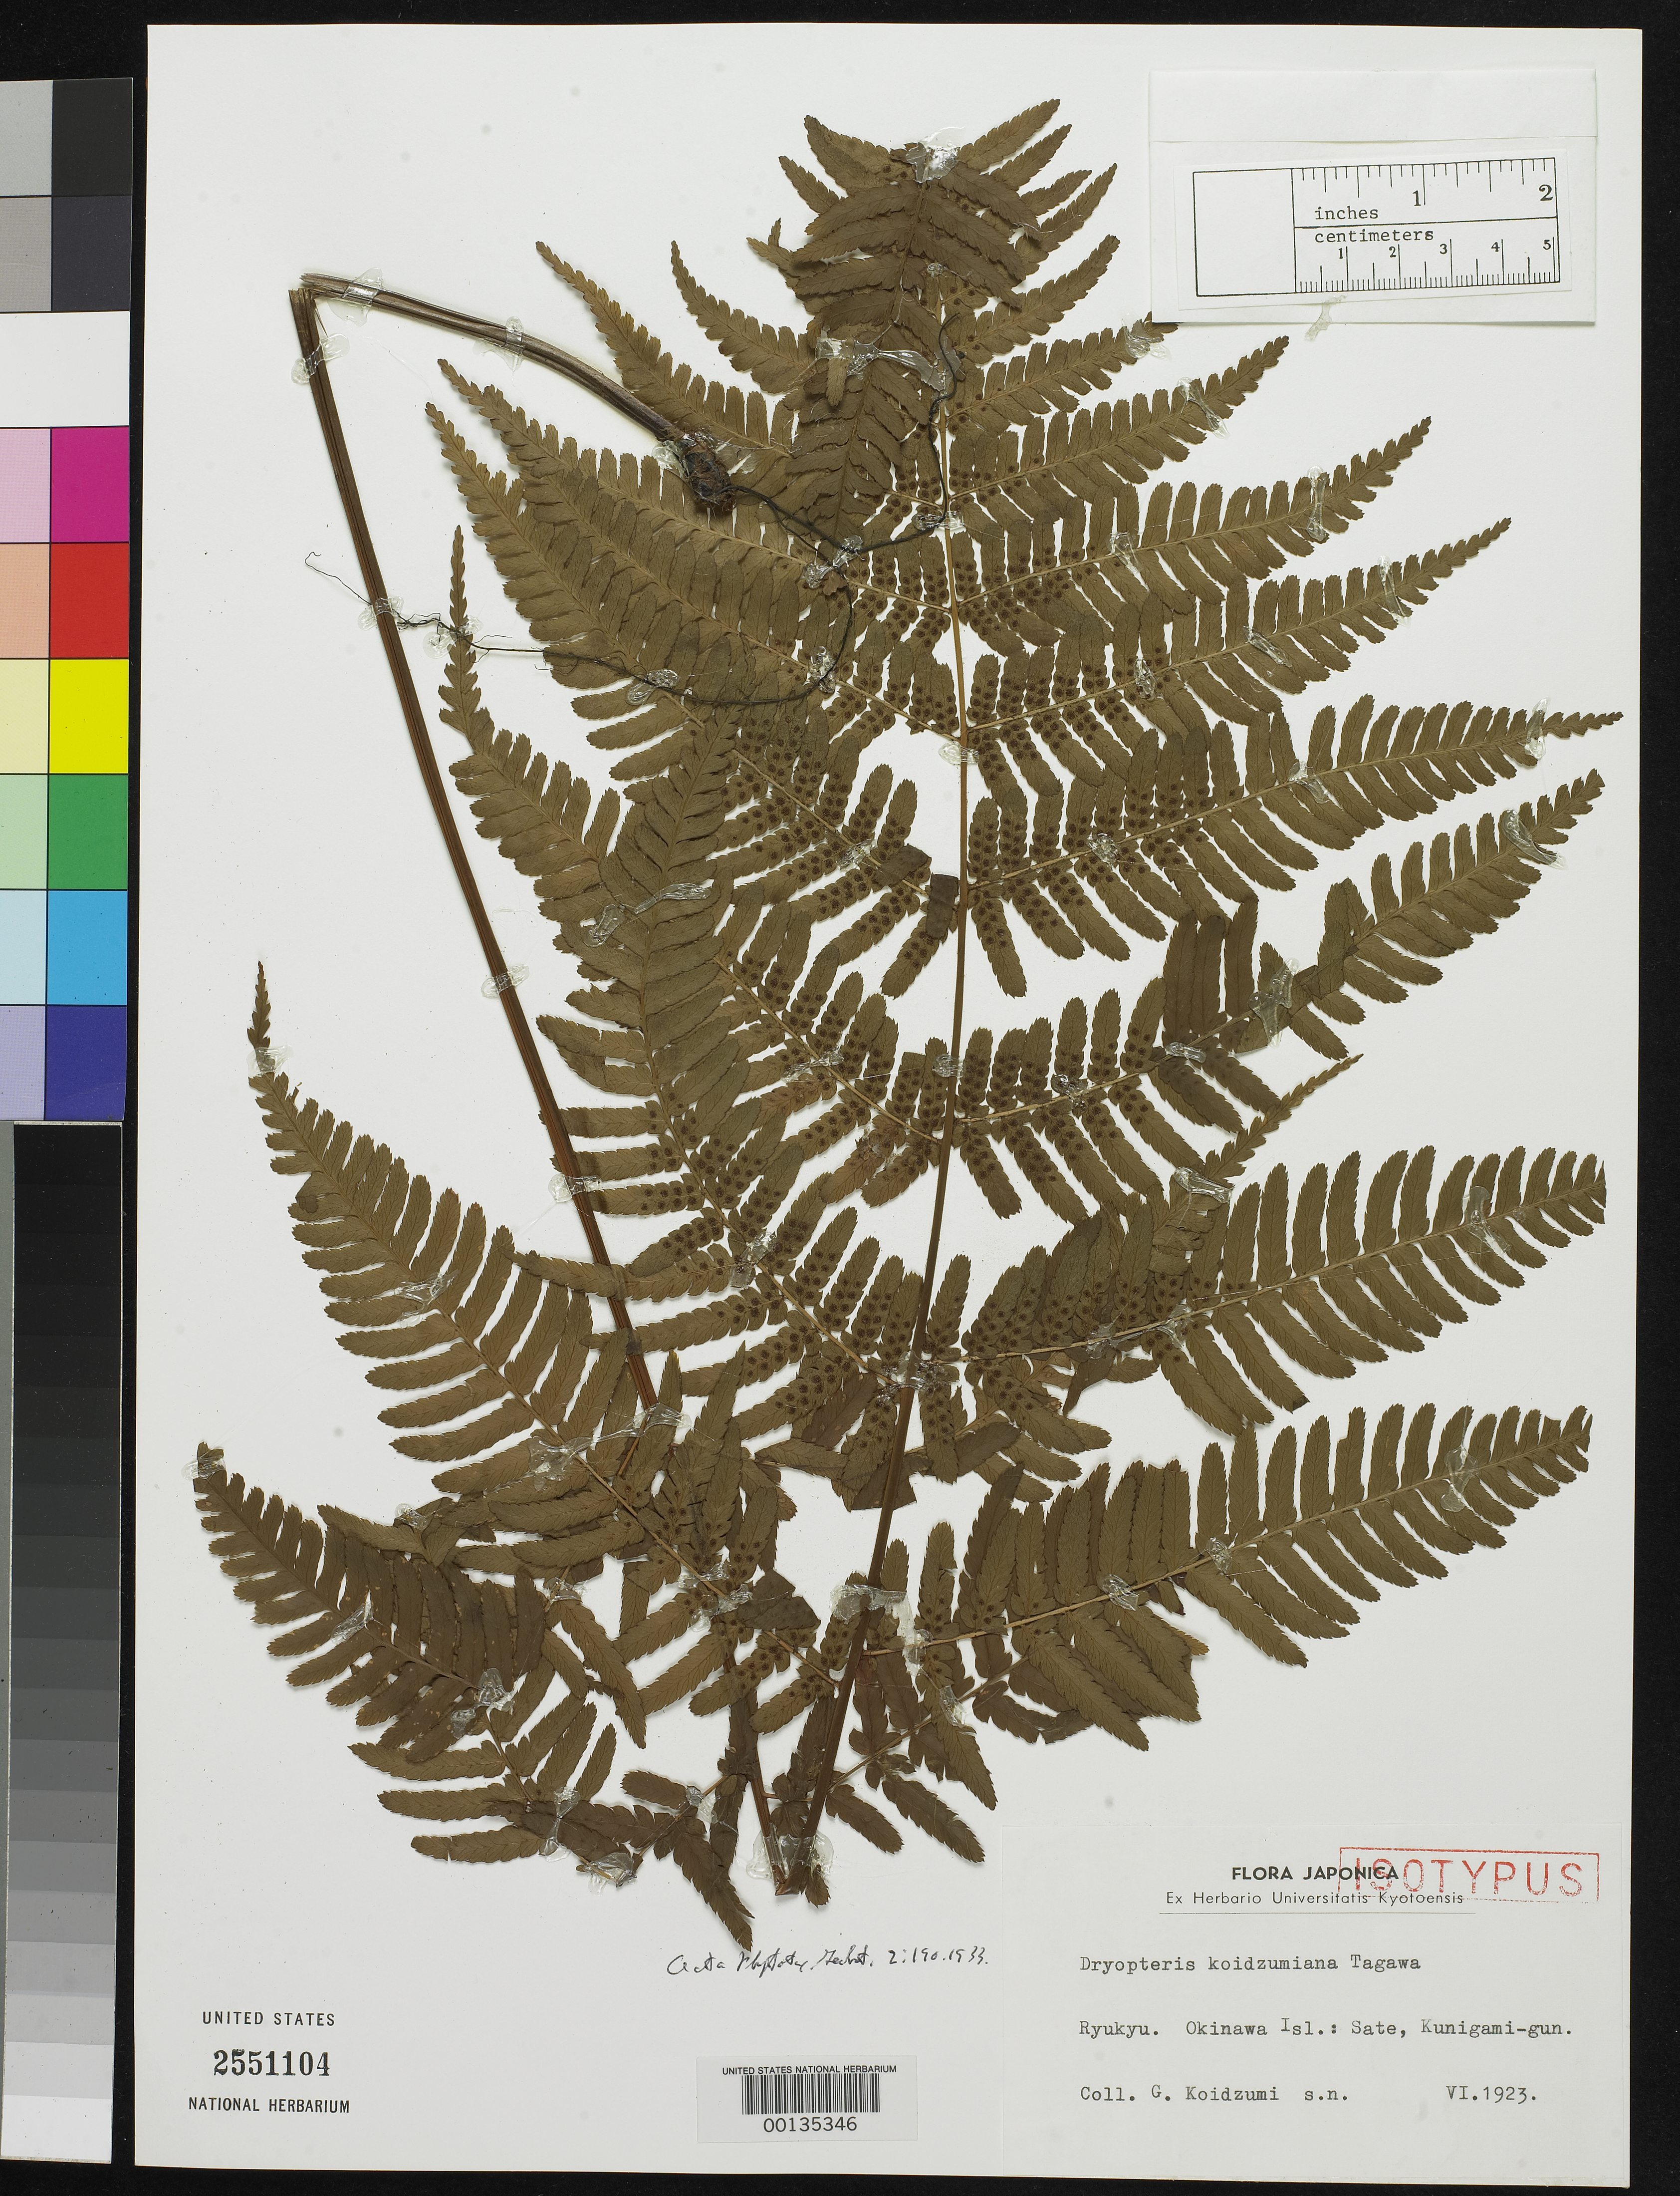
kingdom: Plantae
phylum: Tracheophyta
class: Polypodiopsida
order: Polypodiales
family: Dryopteridaceae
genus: Dryopteris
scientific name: Dryopteris koidzumiana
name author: Tagawa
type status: Isotype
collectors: G. Koidzumi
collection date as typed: Jun 1923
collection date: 1923-06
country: Japan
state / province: Okinawa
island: Ryukyu Is.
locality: Ryukyu Islands, Kunigami-gun.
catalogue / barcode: US 2551104